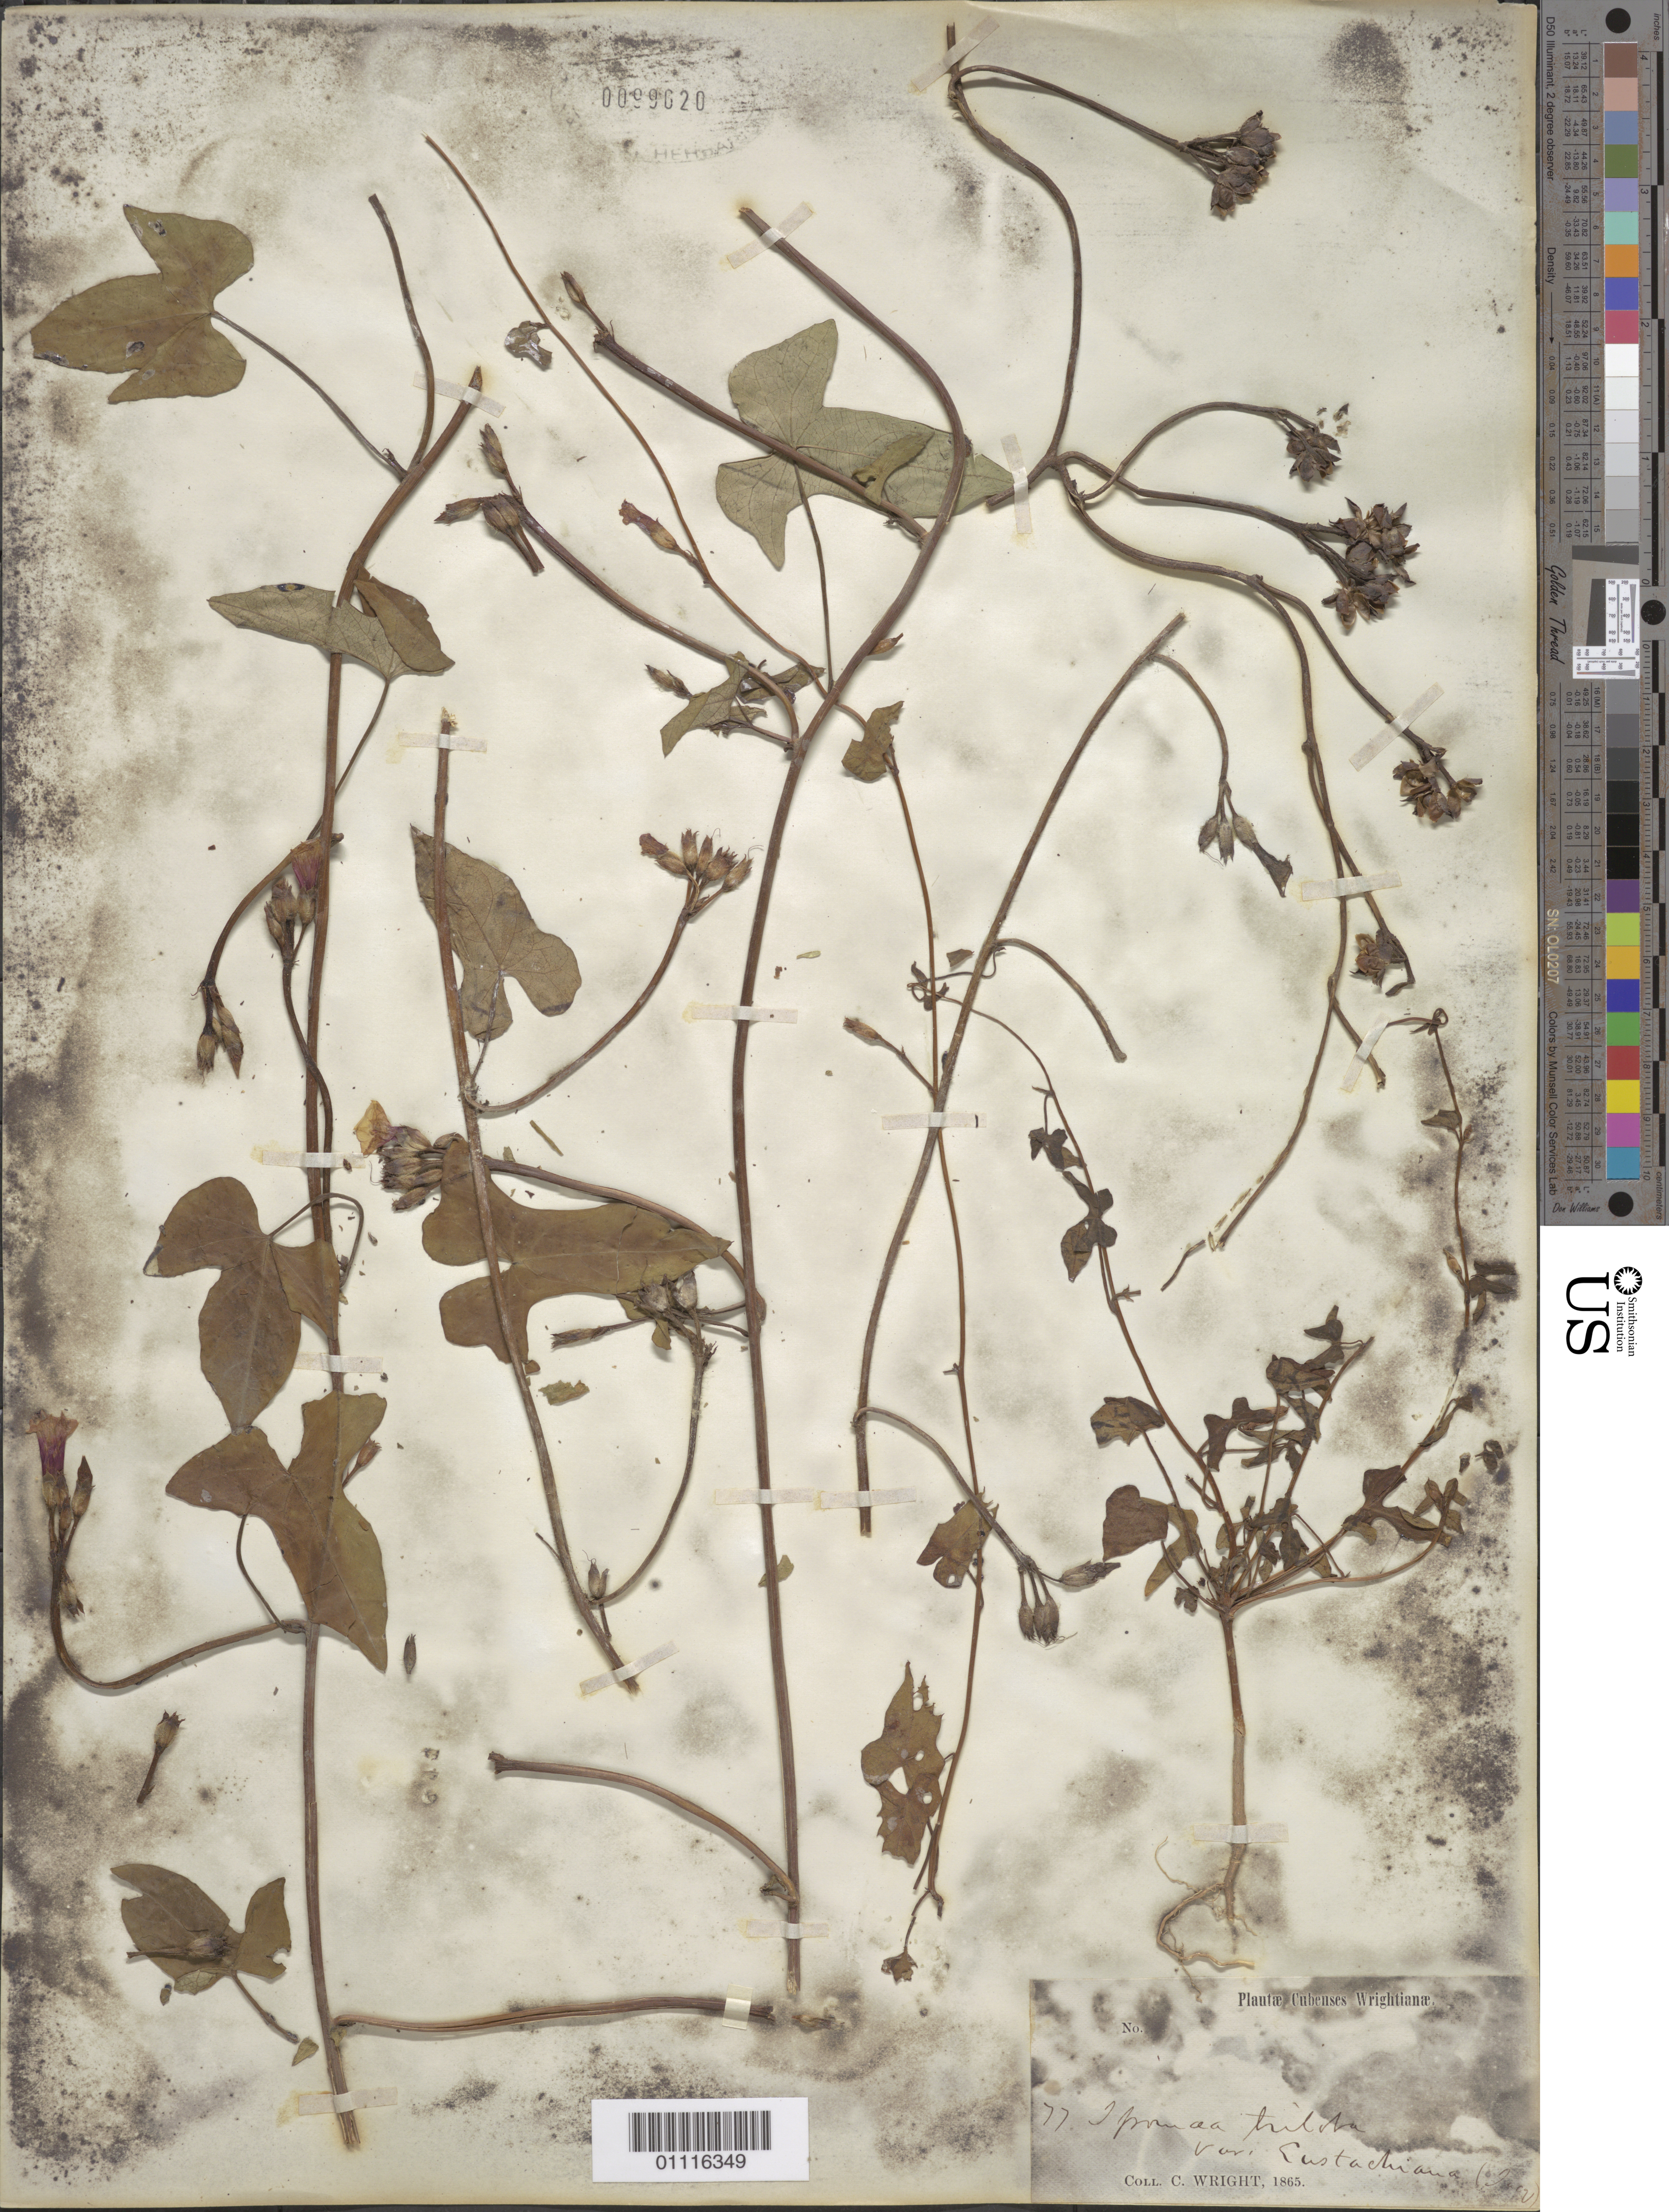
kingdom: Plantae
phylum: Tracheophyta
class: Magnoliopsida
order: Solanales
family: Convolvulaceae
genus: Ipomoea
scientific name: Ipomoea triloba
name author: L.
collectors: C. Wright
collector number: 77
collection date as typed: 1865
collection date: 1865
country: Cuba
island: Cuba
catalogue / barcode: US 99020